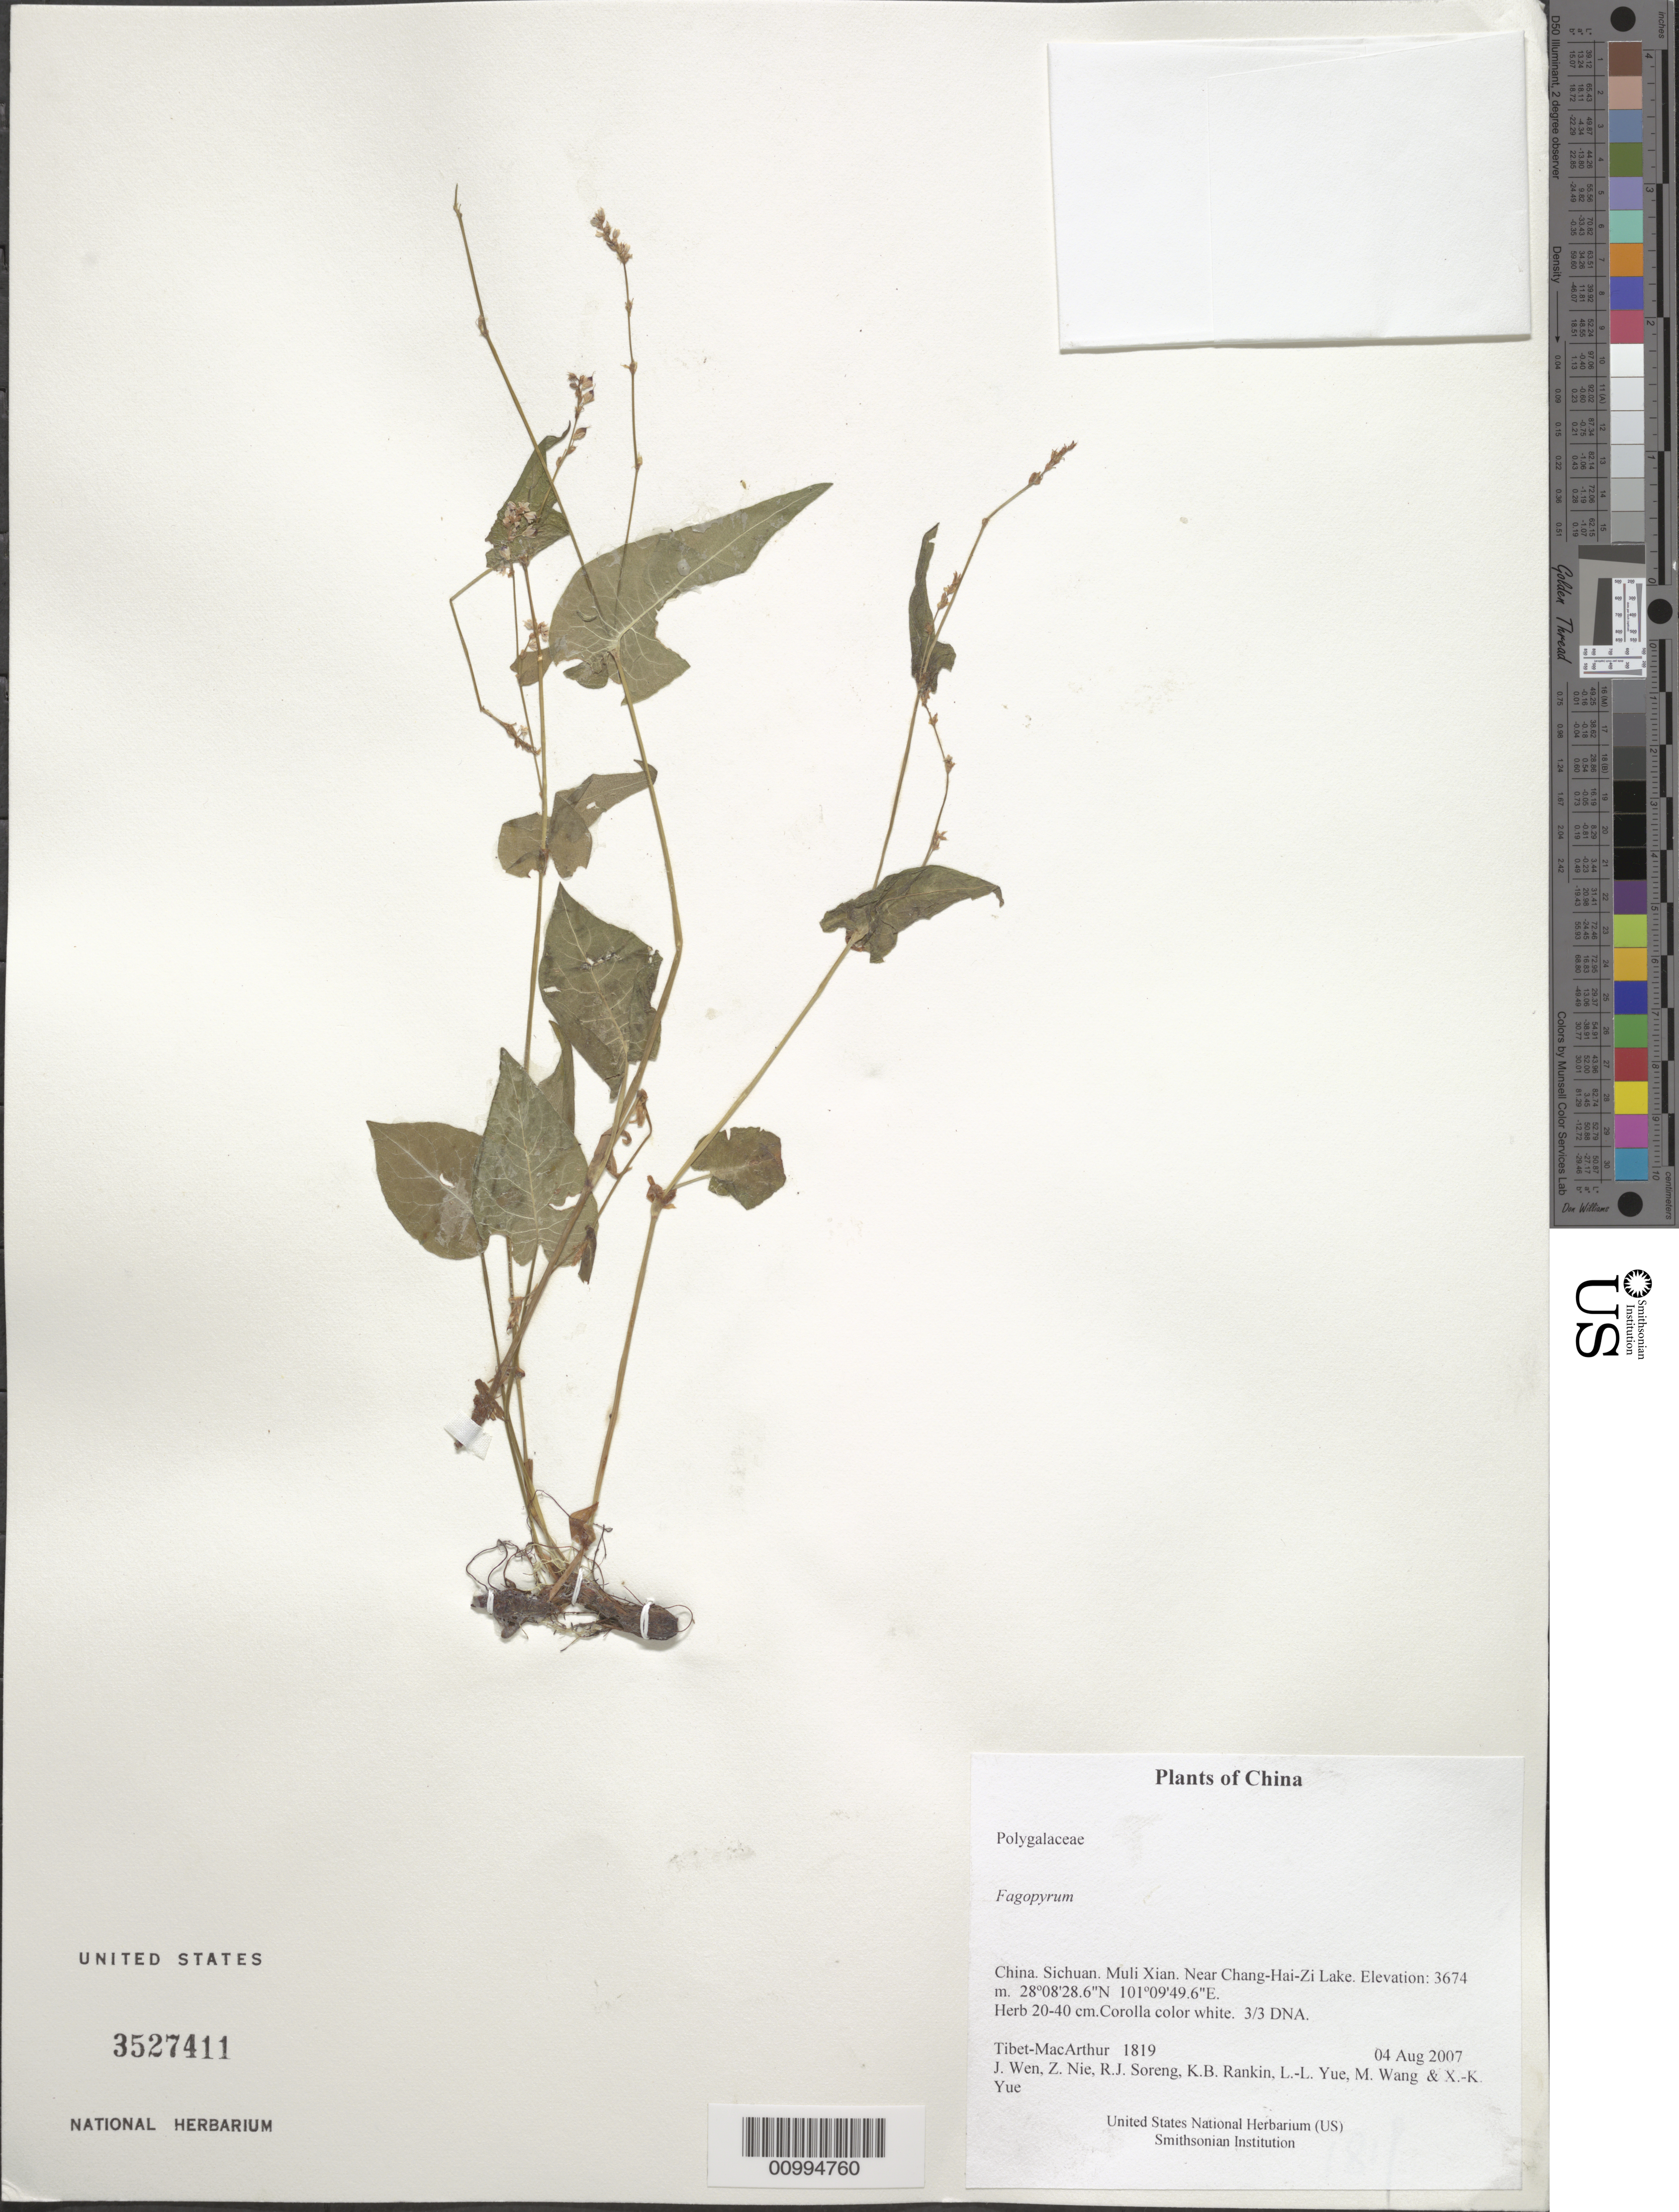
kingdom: Plantae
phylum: Tracheophyta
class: Magnoliopsida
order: Caryophyllales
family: Polygonaceae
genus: Fagopyrum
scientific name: Fagopyrum sp.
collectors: Tibet-MacArthur, J. Wen, Z. Nie, R. J. Soreng, K. Rankin, L. Yue, M. Wang & X. Yue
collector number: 1819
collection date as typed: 04 Aug 2007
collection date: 2007-08-04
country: China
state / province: Sichuan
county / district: Muli Xian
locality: Near Chang-Hai-Zi Lake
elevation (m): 3674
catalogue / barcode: US 3527411